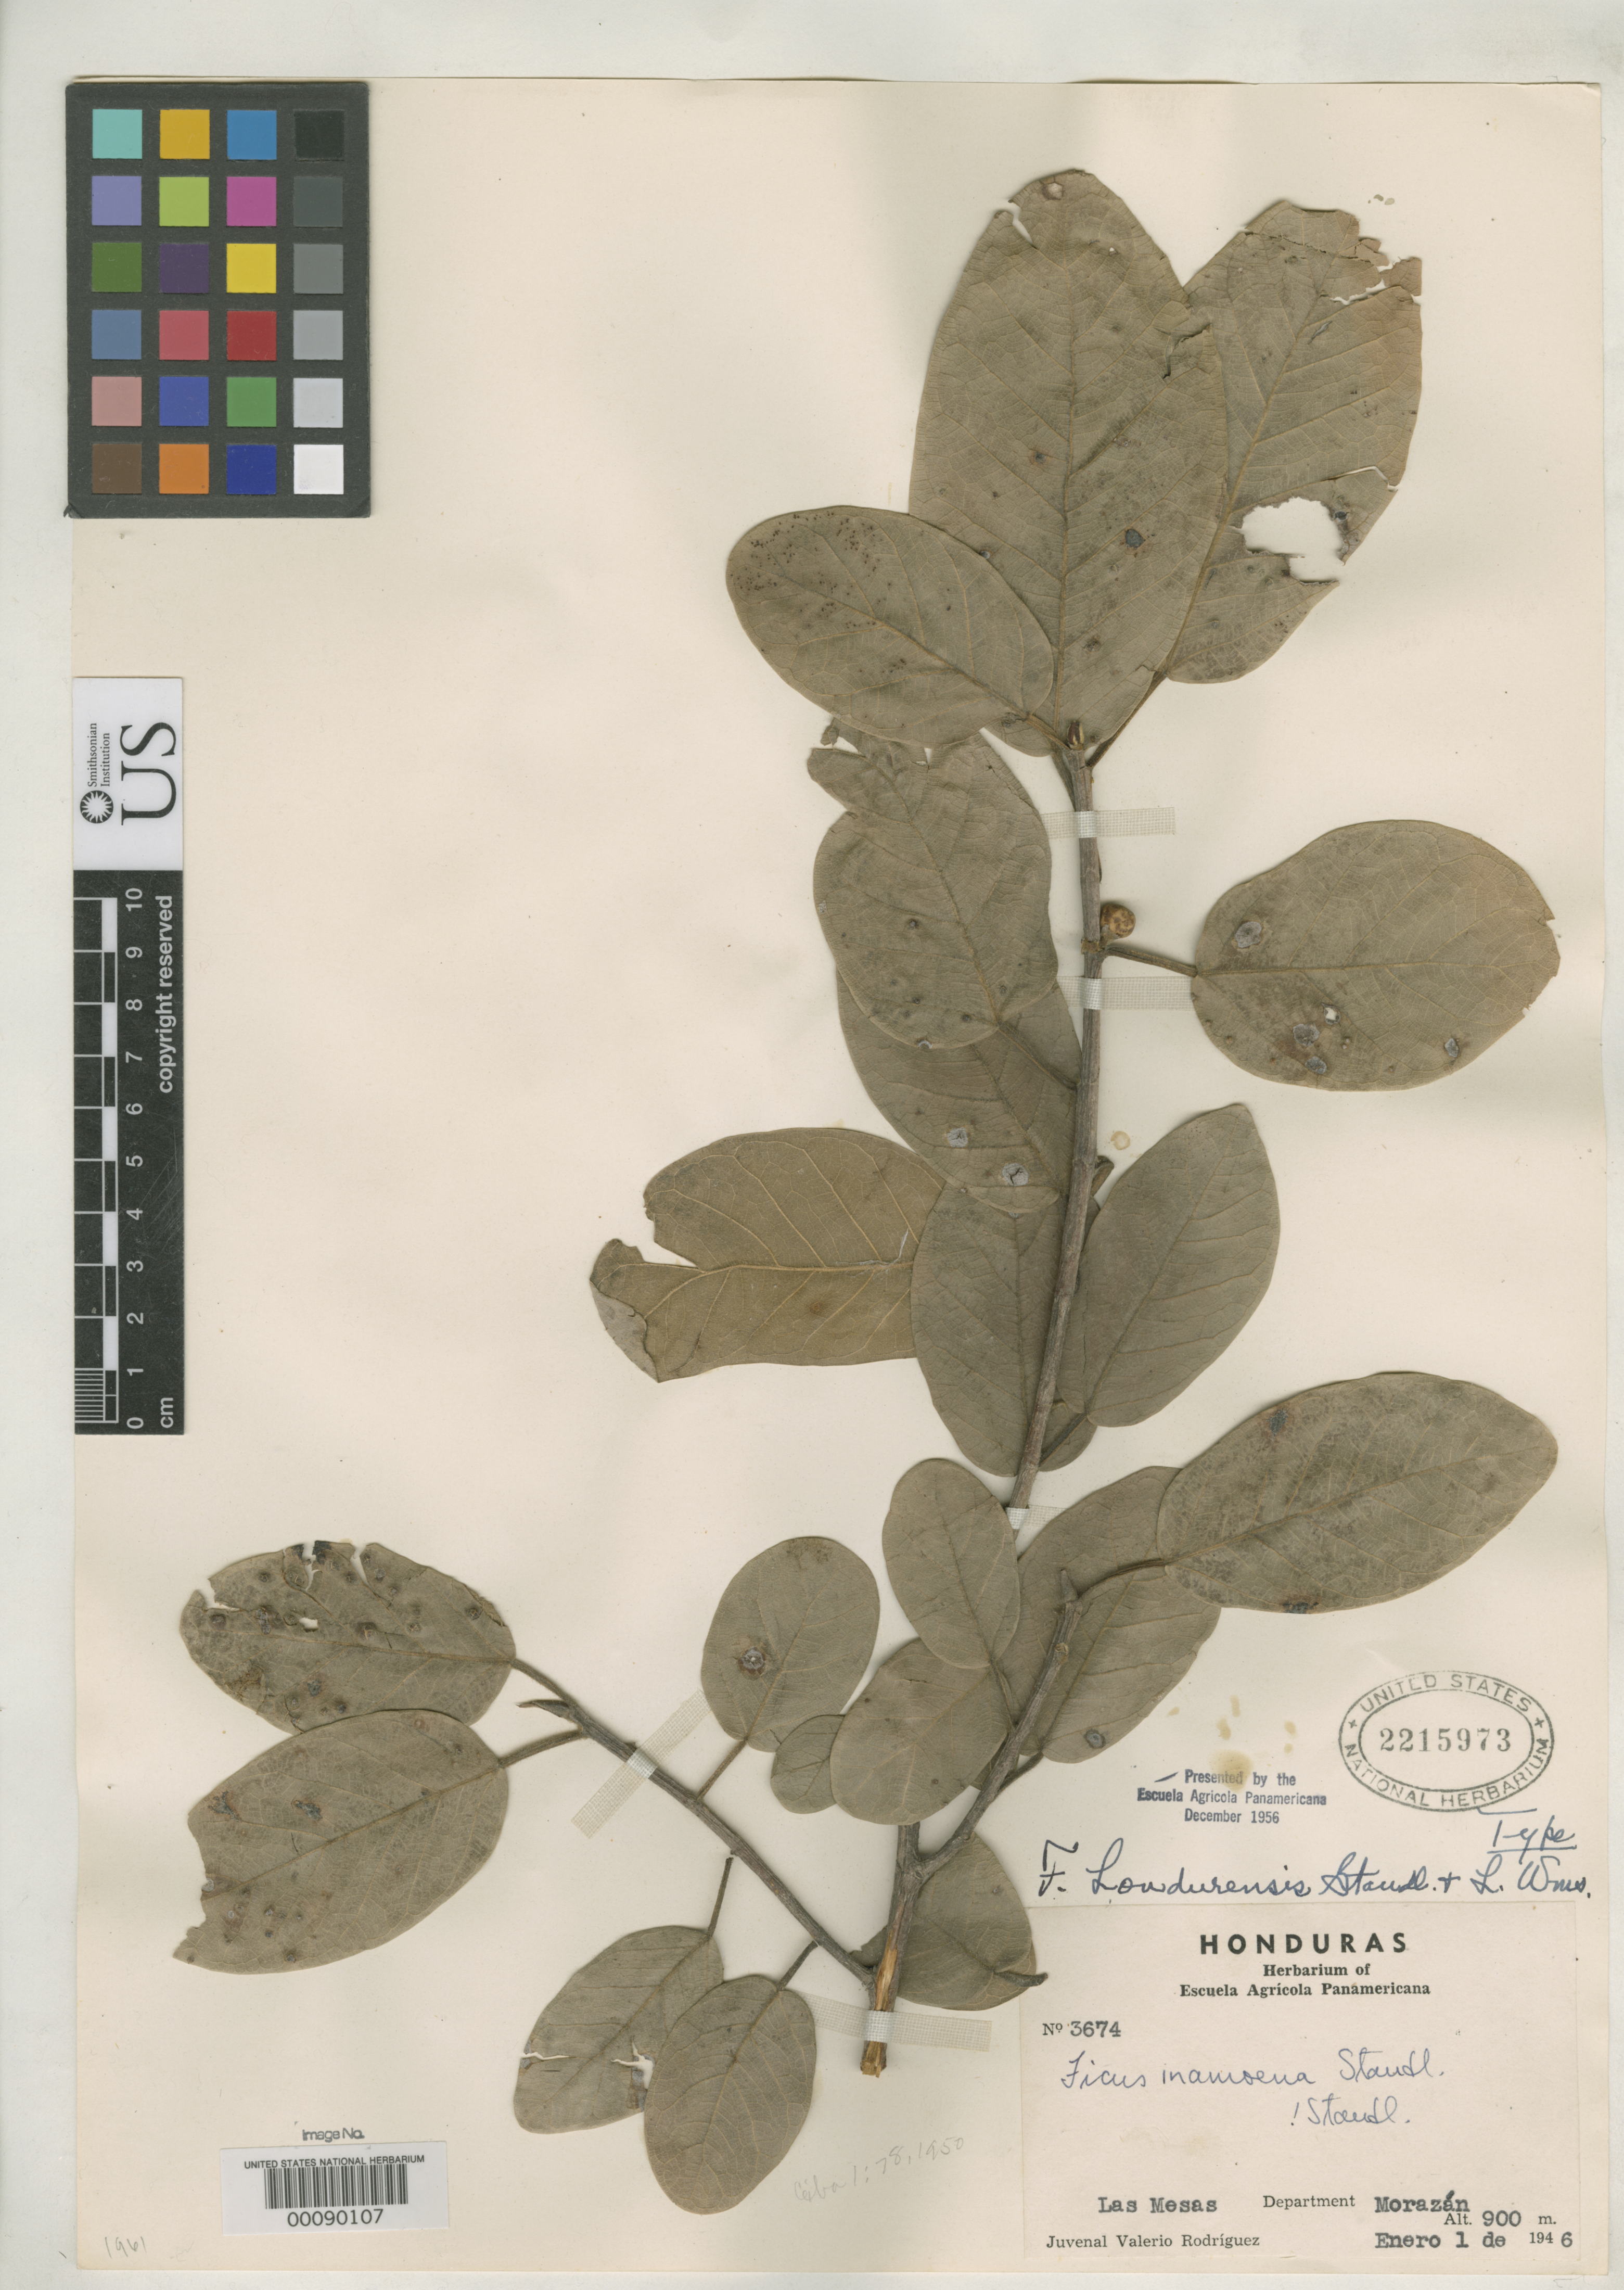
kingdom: Plantae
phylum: Tracheophyta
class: Magnoliopsida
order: Rosales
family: Moraceae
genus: Ficus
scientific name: Ficus hondurensis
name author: Standl. & L.O. Williams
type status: Holotype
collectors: J. Valerio R.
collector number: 3674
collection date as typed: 01 Jan 1946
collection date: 1946-01-01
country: Honduras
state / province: Fco. Morazán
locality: Las Mesas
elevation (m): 900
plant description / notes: "Presented by the Escuela Agricola Panamericana December 1956." Holotype, transferred from EAP to US (see Dorr et al. 2009, Taxon 58: 993-1001).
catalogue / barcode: US 2215973